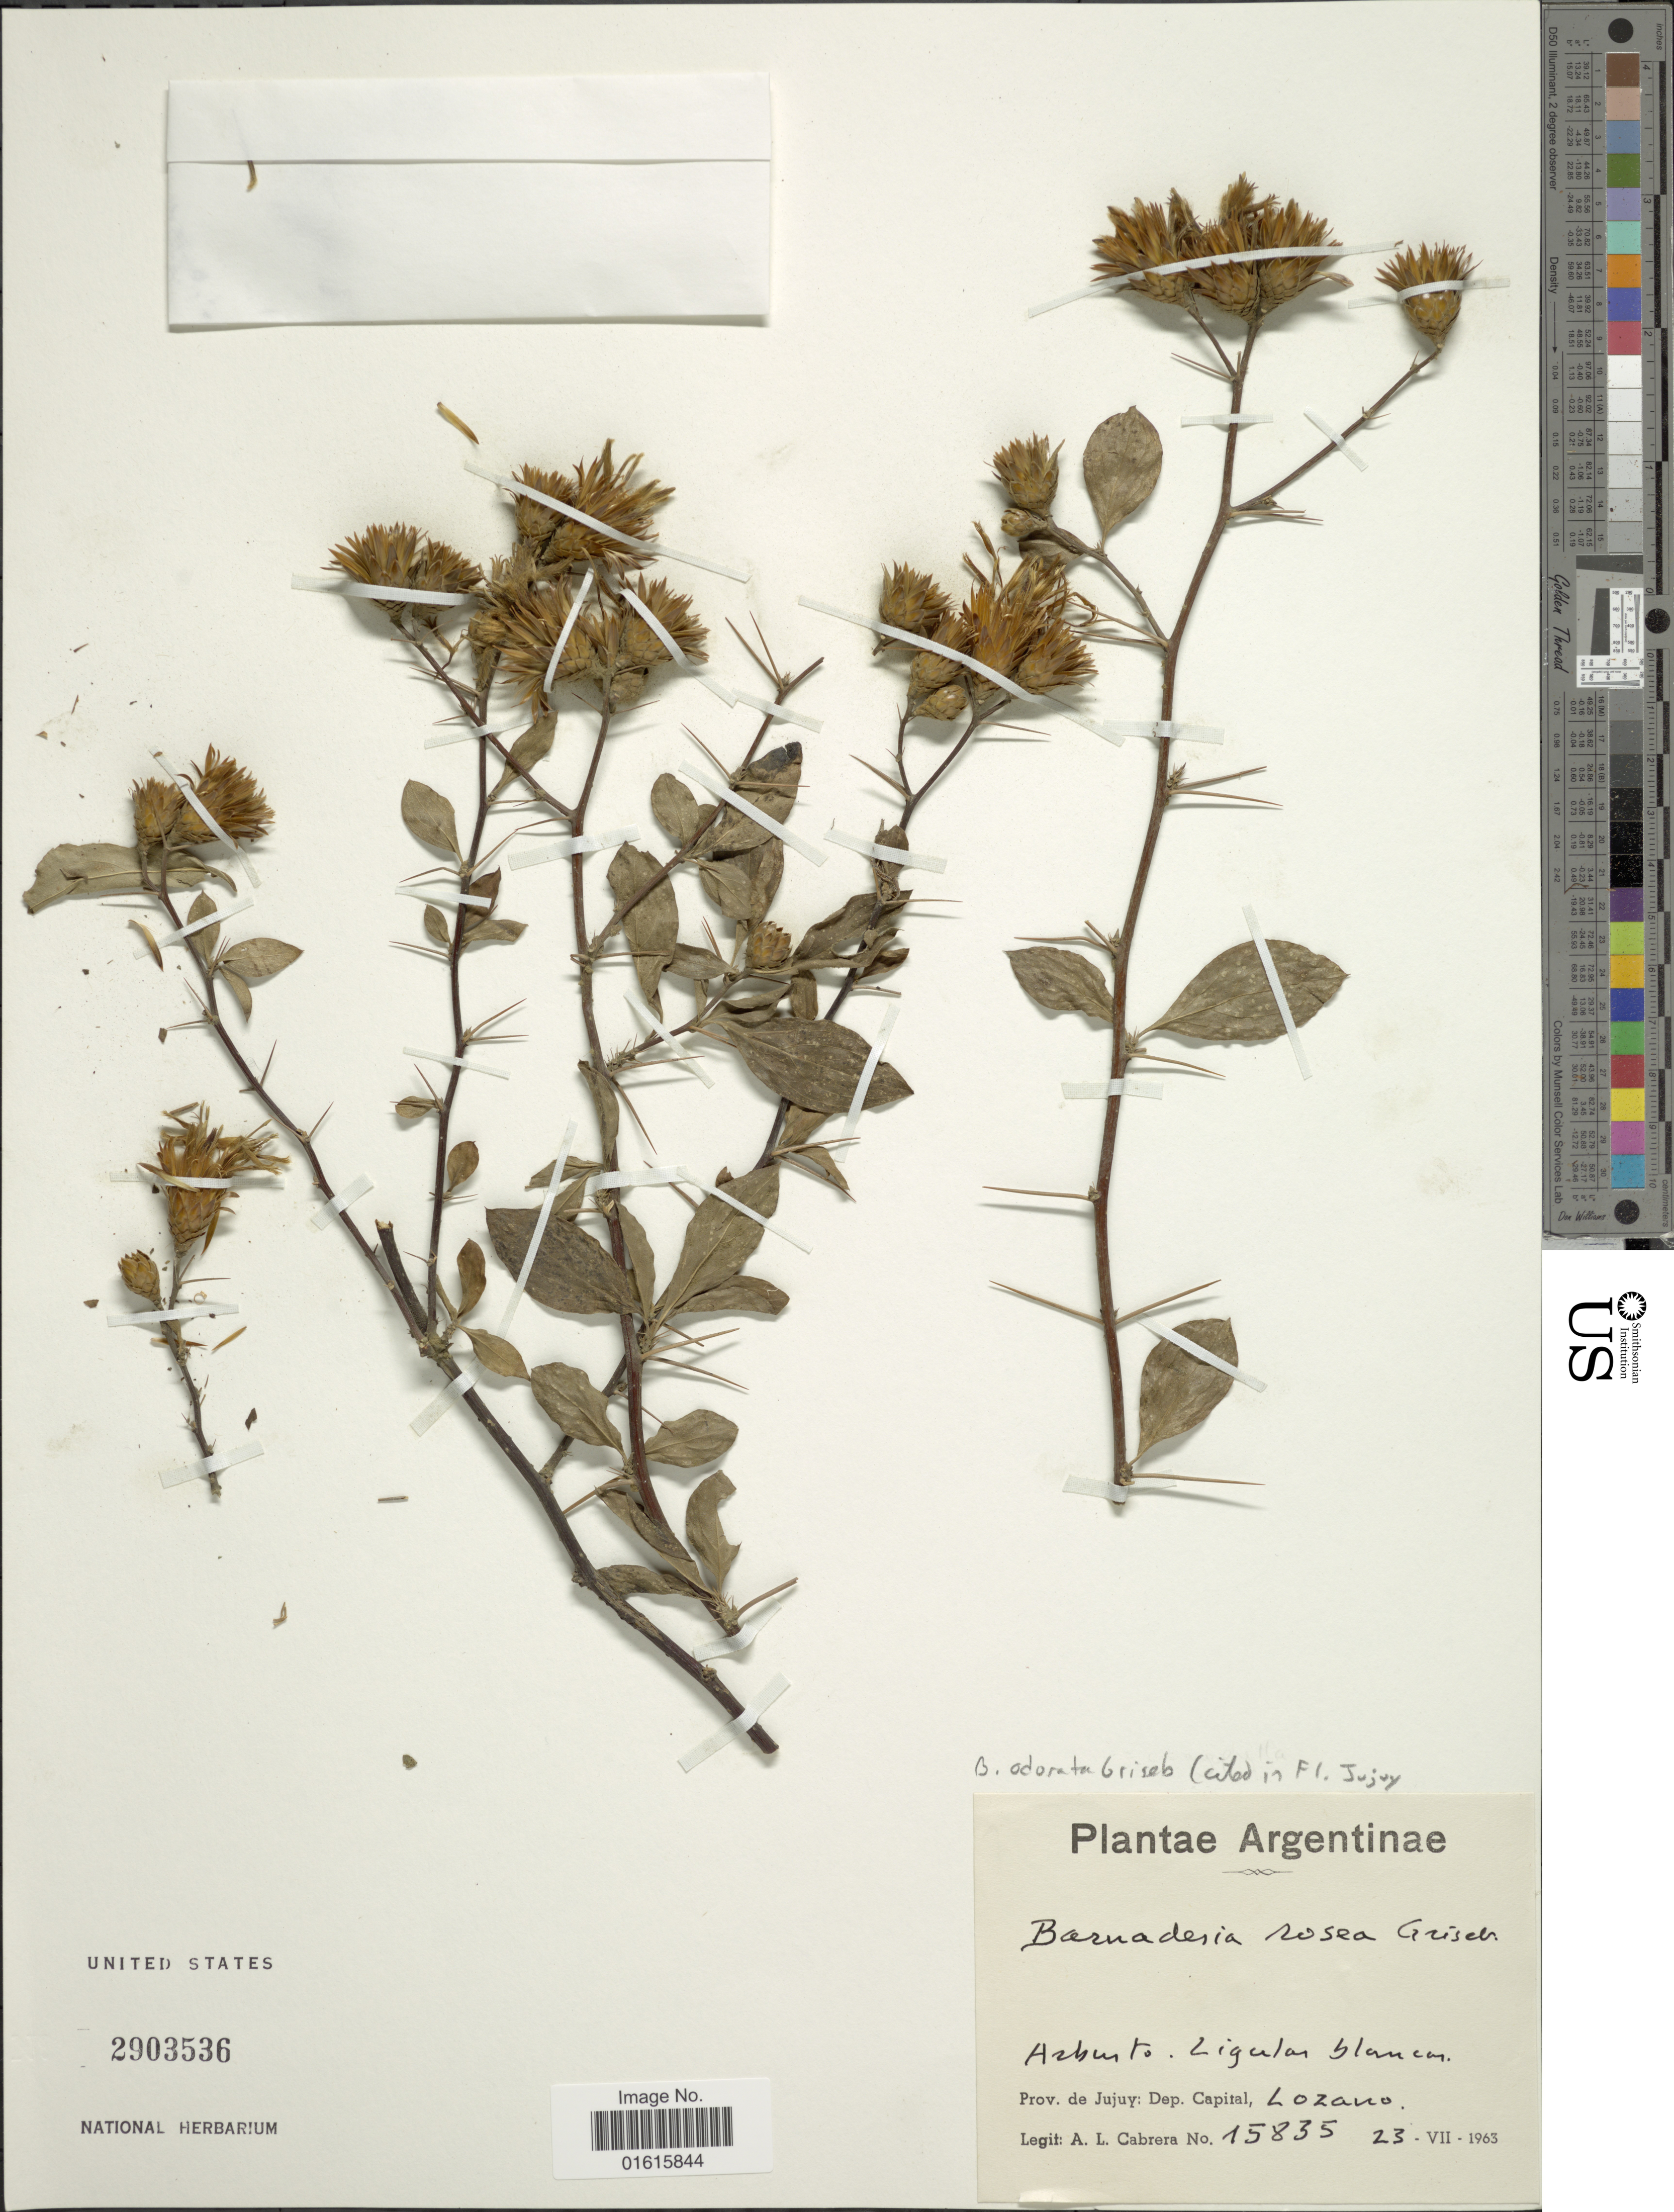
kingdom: Plantae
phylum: Tracheophyta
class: Magnoliopsida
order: Asterales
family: Asteraceae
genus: Barnadesia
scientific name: Barnadesia odorata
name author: Griseb.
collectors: A. L. Cabrera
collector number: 15835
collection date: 1963-07-23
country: Argentina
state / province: Jujuy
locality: Dep. Capital, Lozano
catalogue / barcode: US 2903536